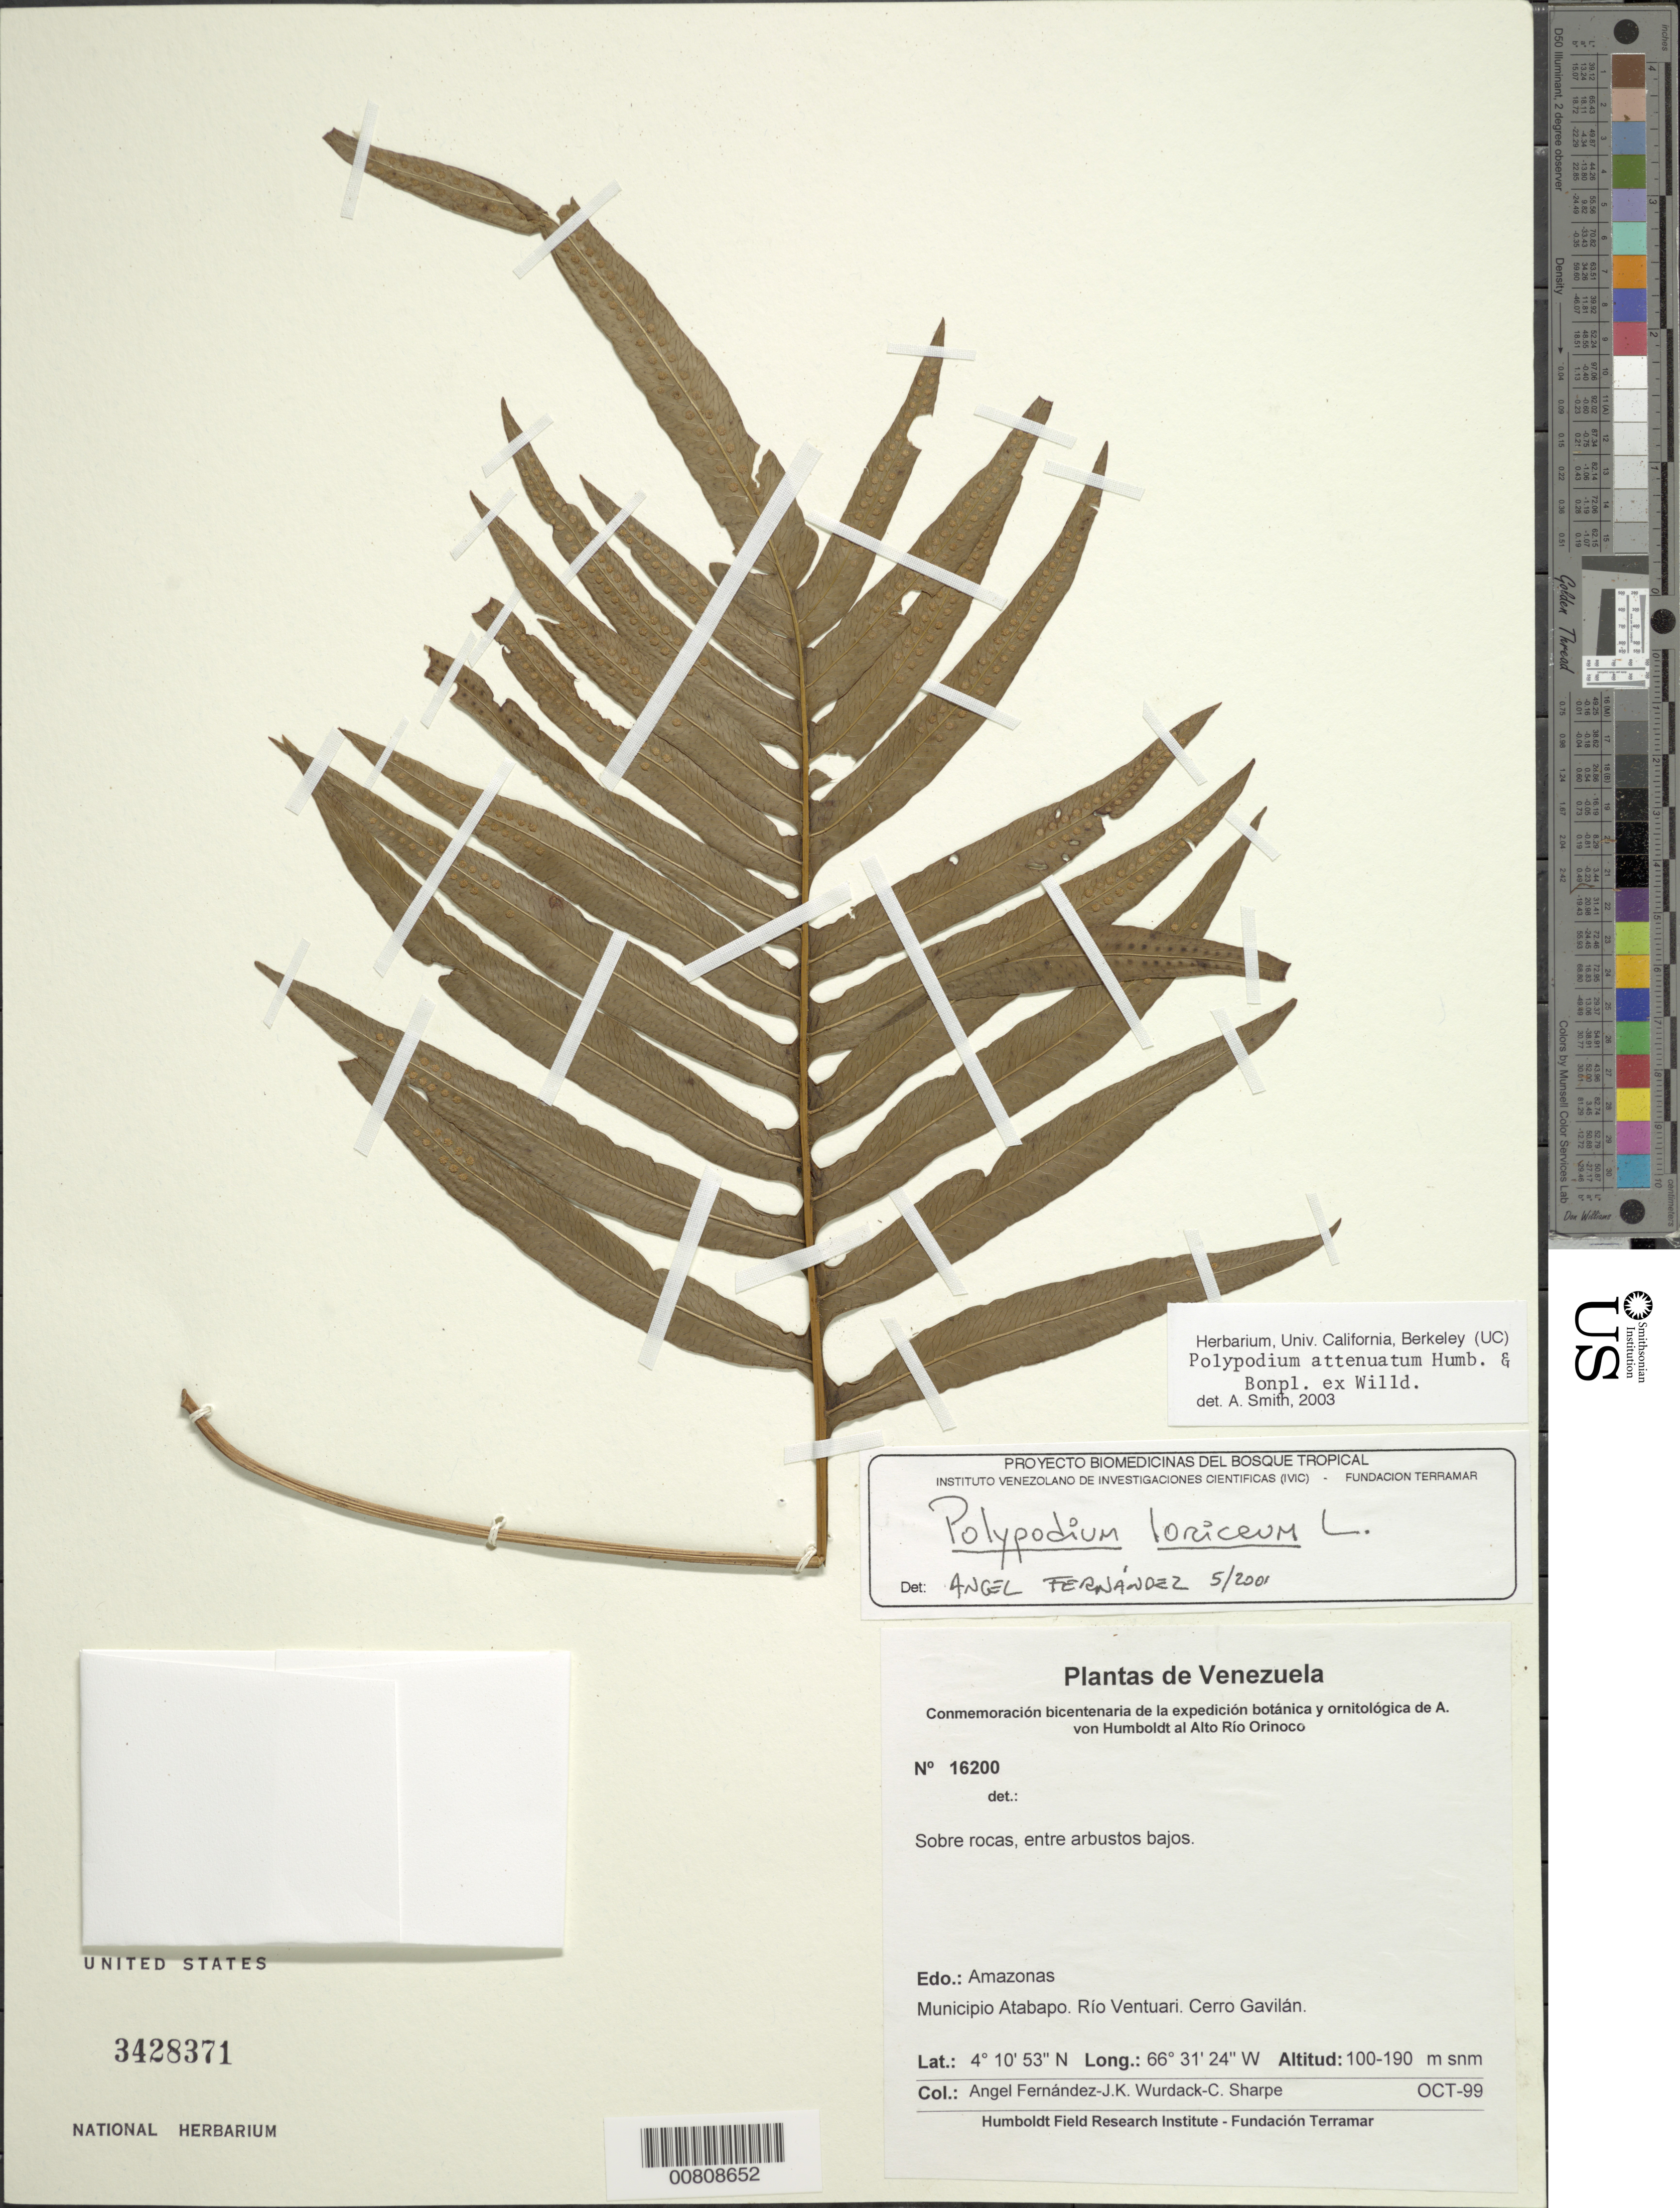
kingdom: Plantae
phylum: Tracheophyta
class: Polypodiopsida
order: Polypodiales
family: Polypodiaceae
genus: Serpocaulon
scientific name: Serpocaulon attenuatum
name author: (Humb. & Bonpl. ex Willd.) A.R. Sm.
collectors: A. Fernández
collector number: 16200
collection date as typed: Oct-99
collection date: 1999-10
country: Venezuela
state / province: Amazonas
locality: Mun. Atabapo, Río Ventuari, Cerro Gavilán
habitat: Sobre rocas, entre arbustos bajos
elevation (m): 100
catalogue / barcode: US 3428371